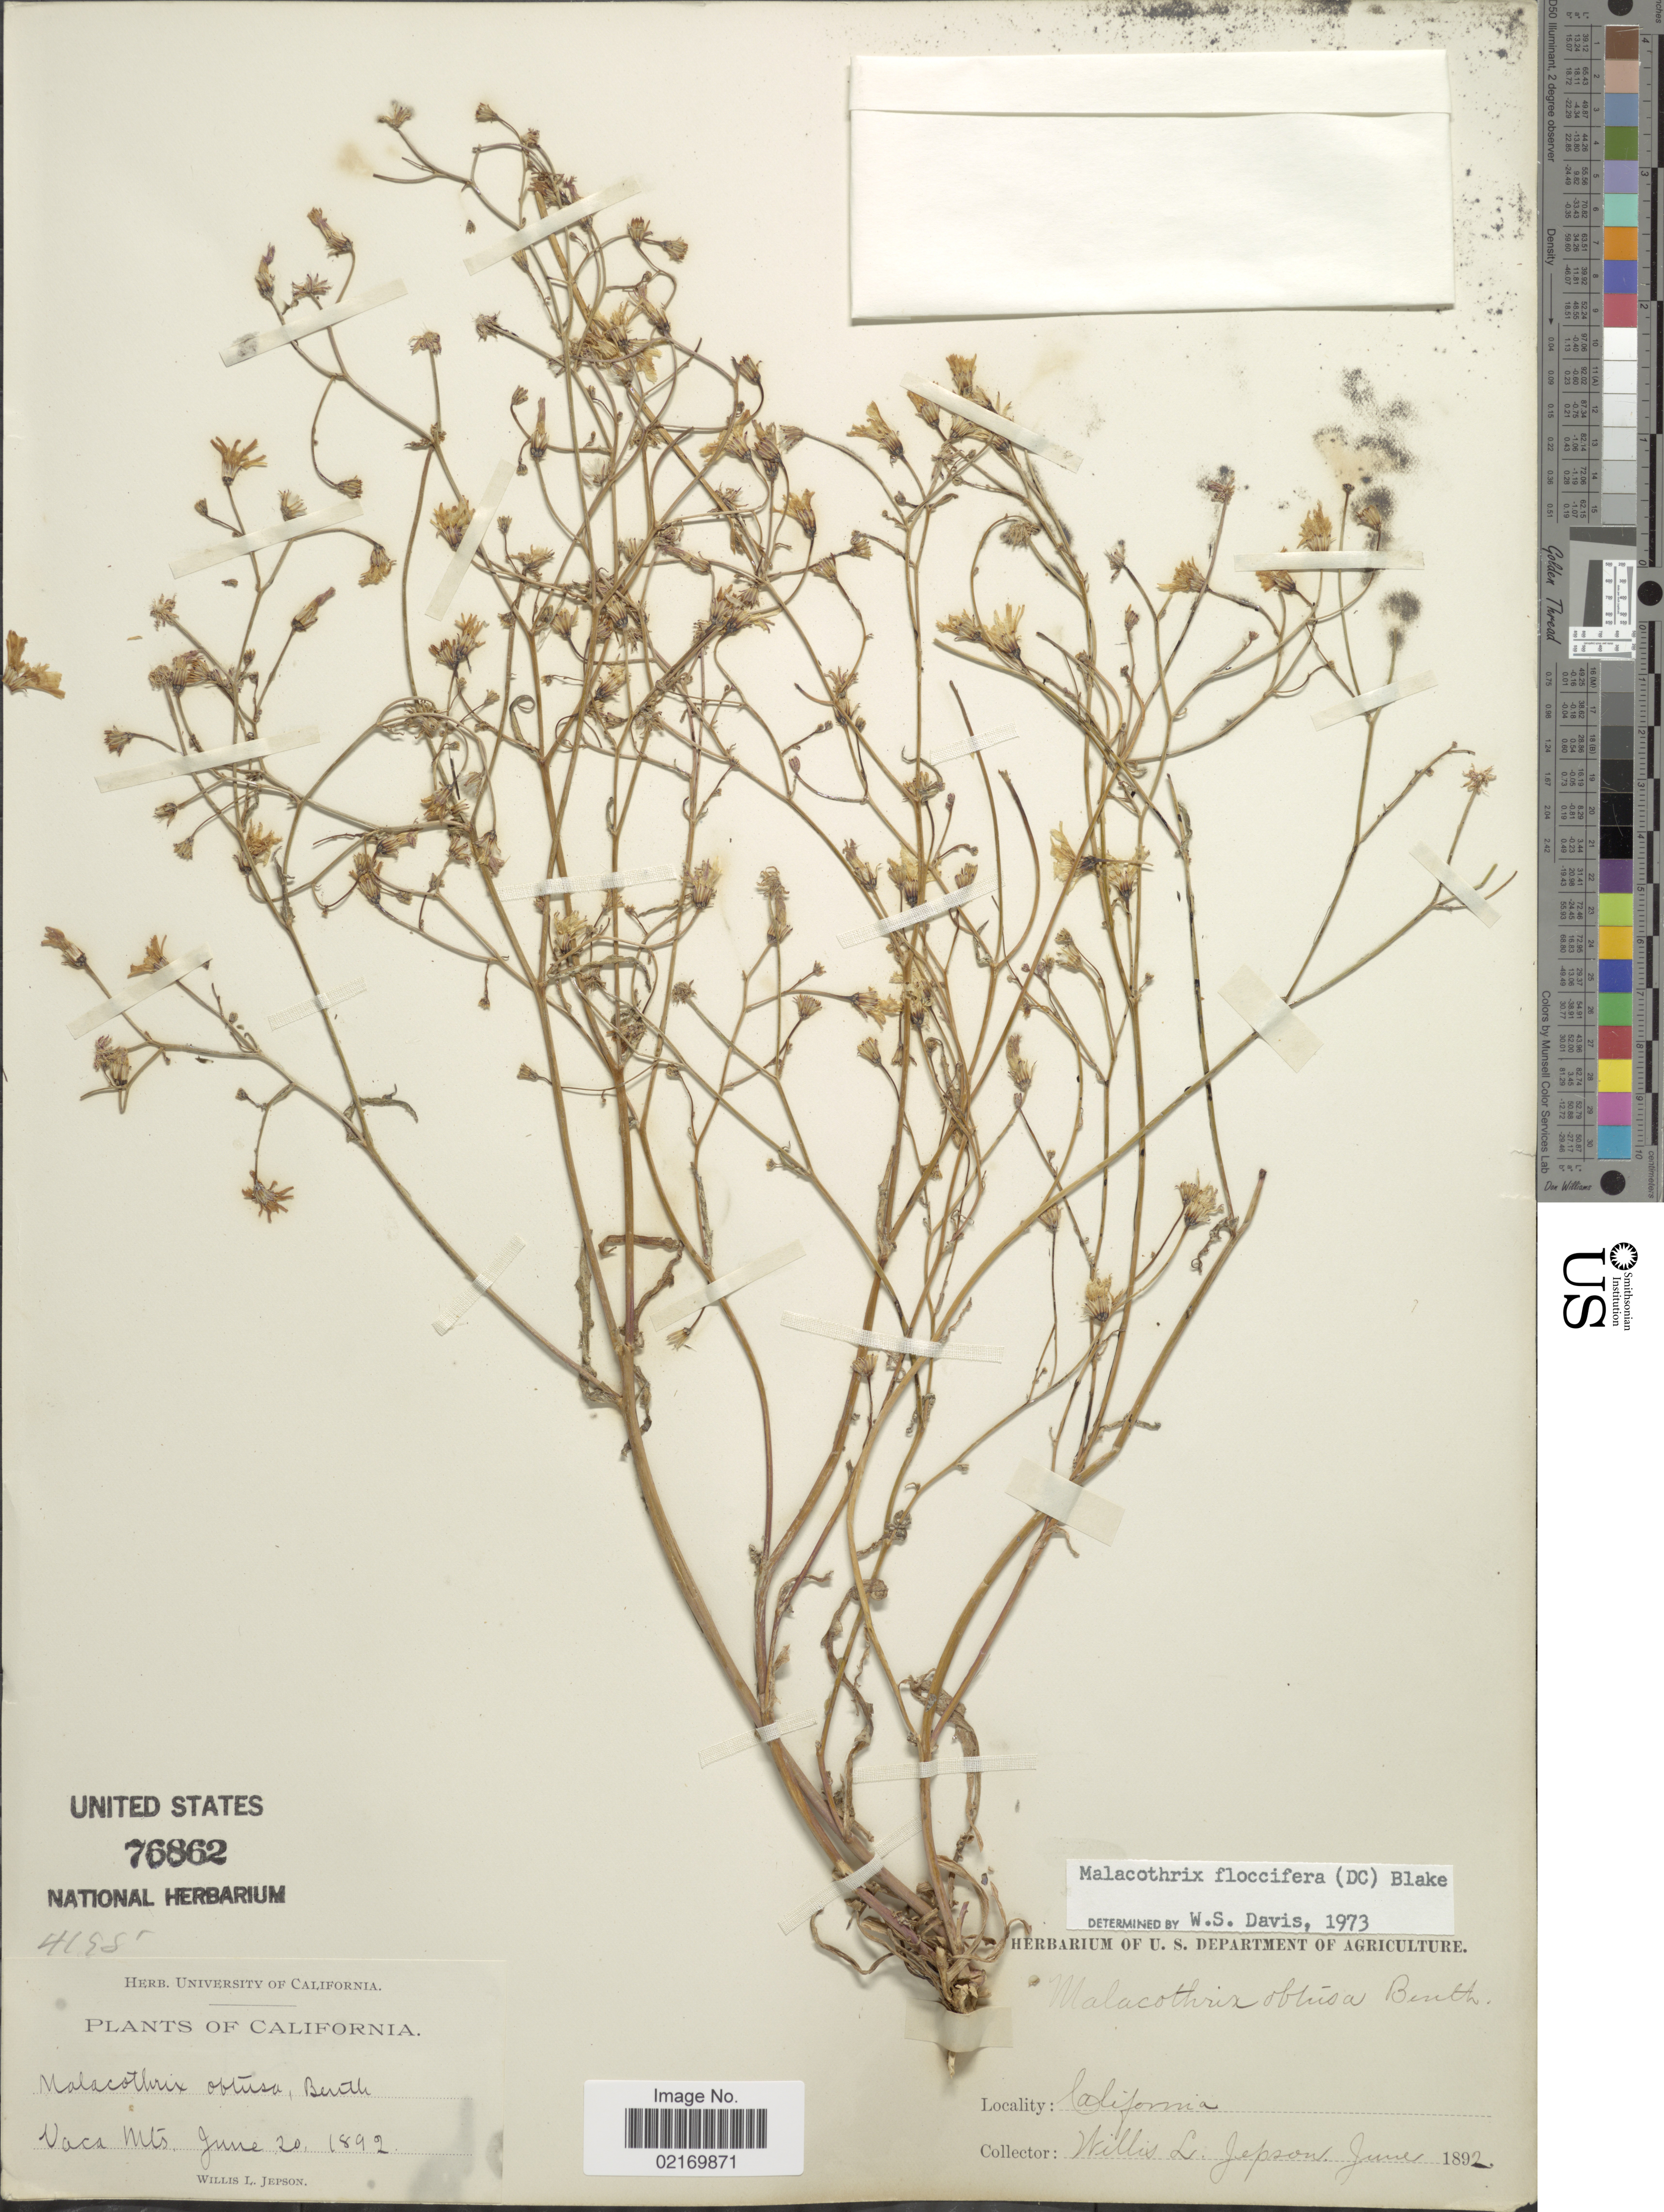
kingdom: Plantae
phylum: Tracheophyta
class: Magnoliopsida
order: Asterales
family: Asteraceae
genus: Malacothrix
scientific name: Malacothrix floccifera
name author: (DC.) S.F. Blake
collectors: W. L. Jepson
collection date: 1892-06-20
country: United States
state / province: California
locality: Vaca Mts.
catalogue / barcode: US 76862